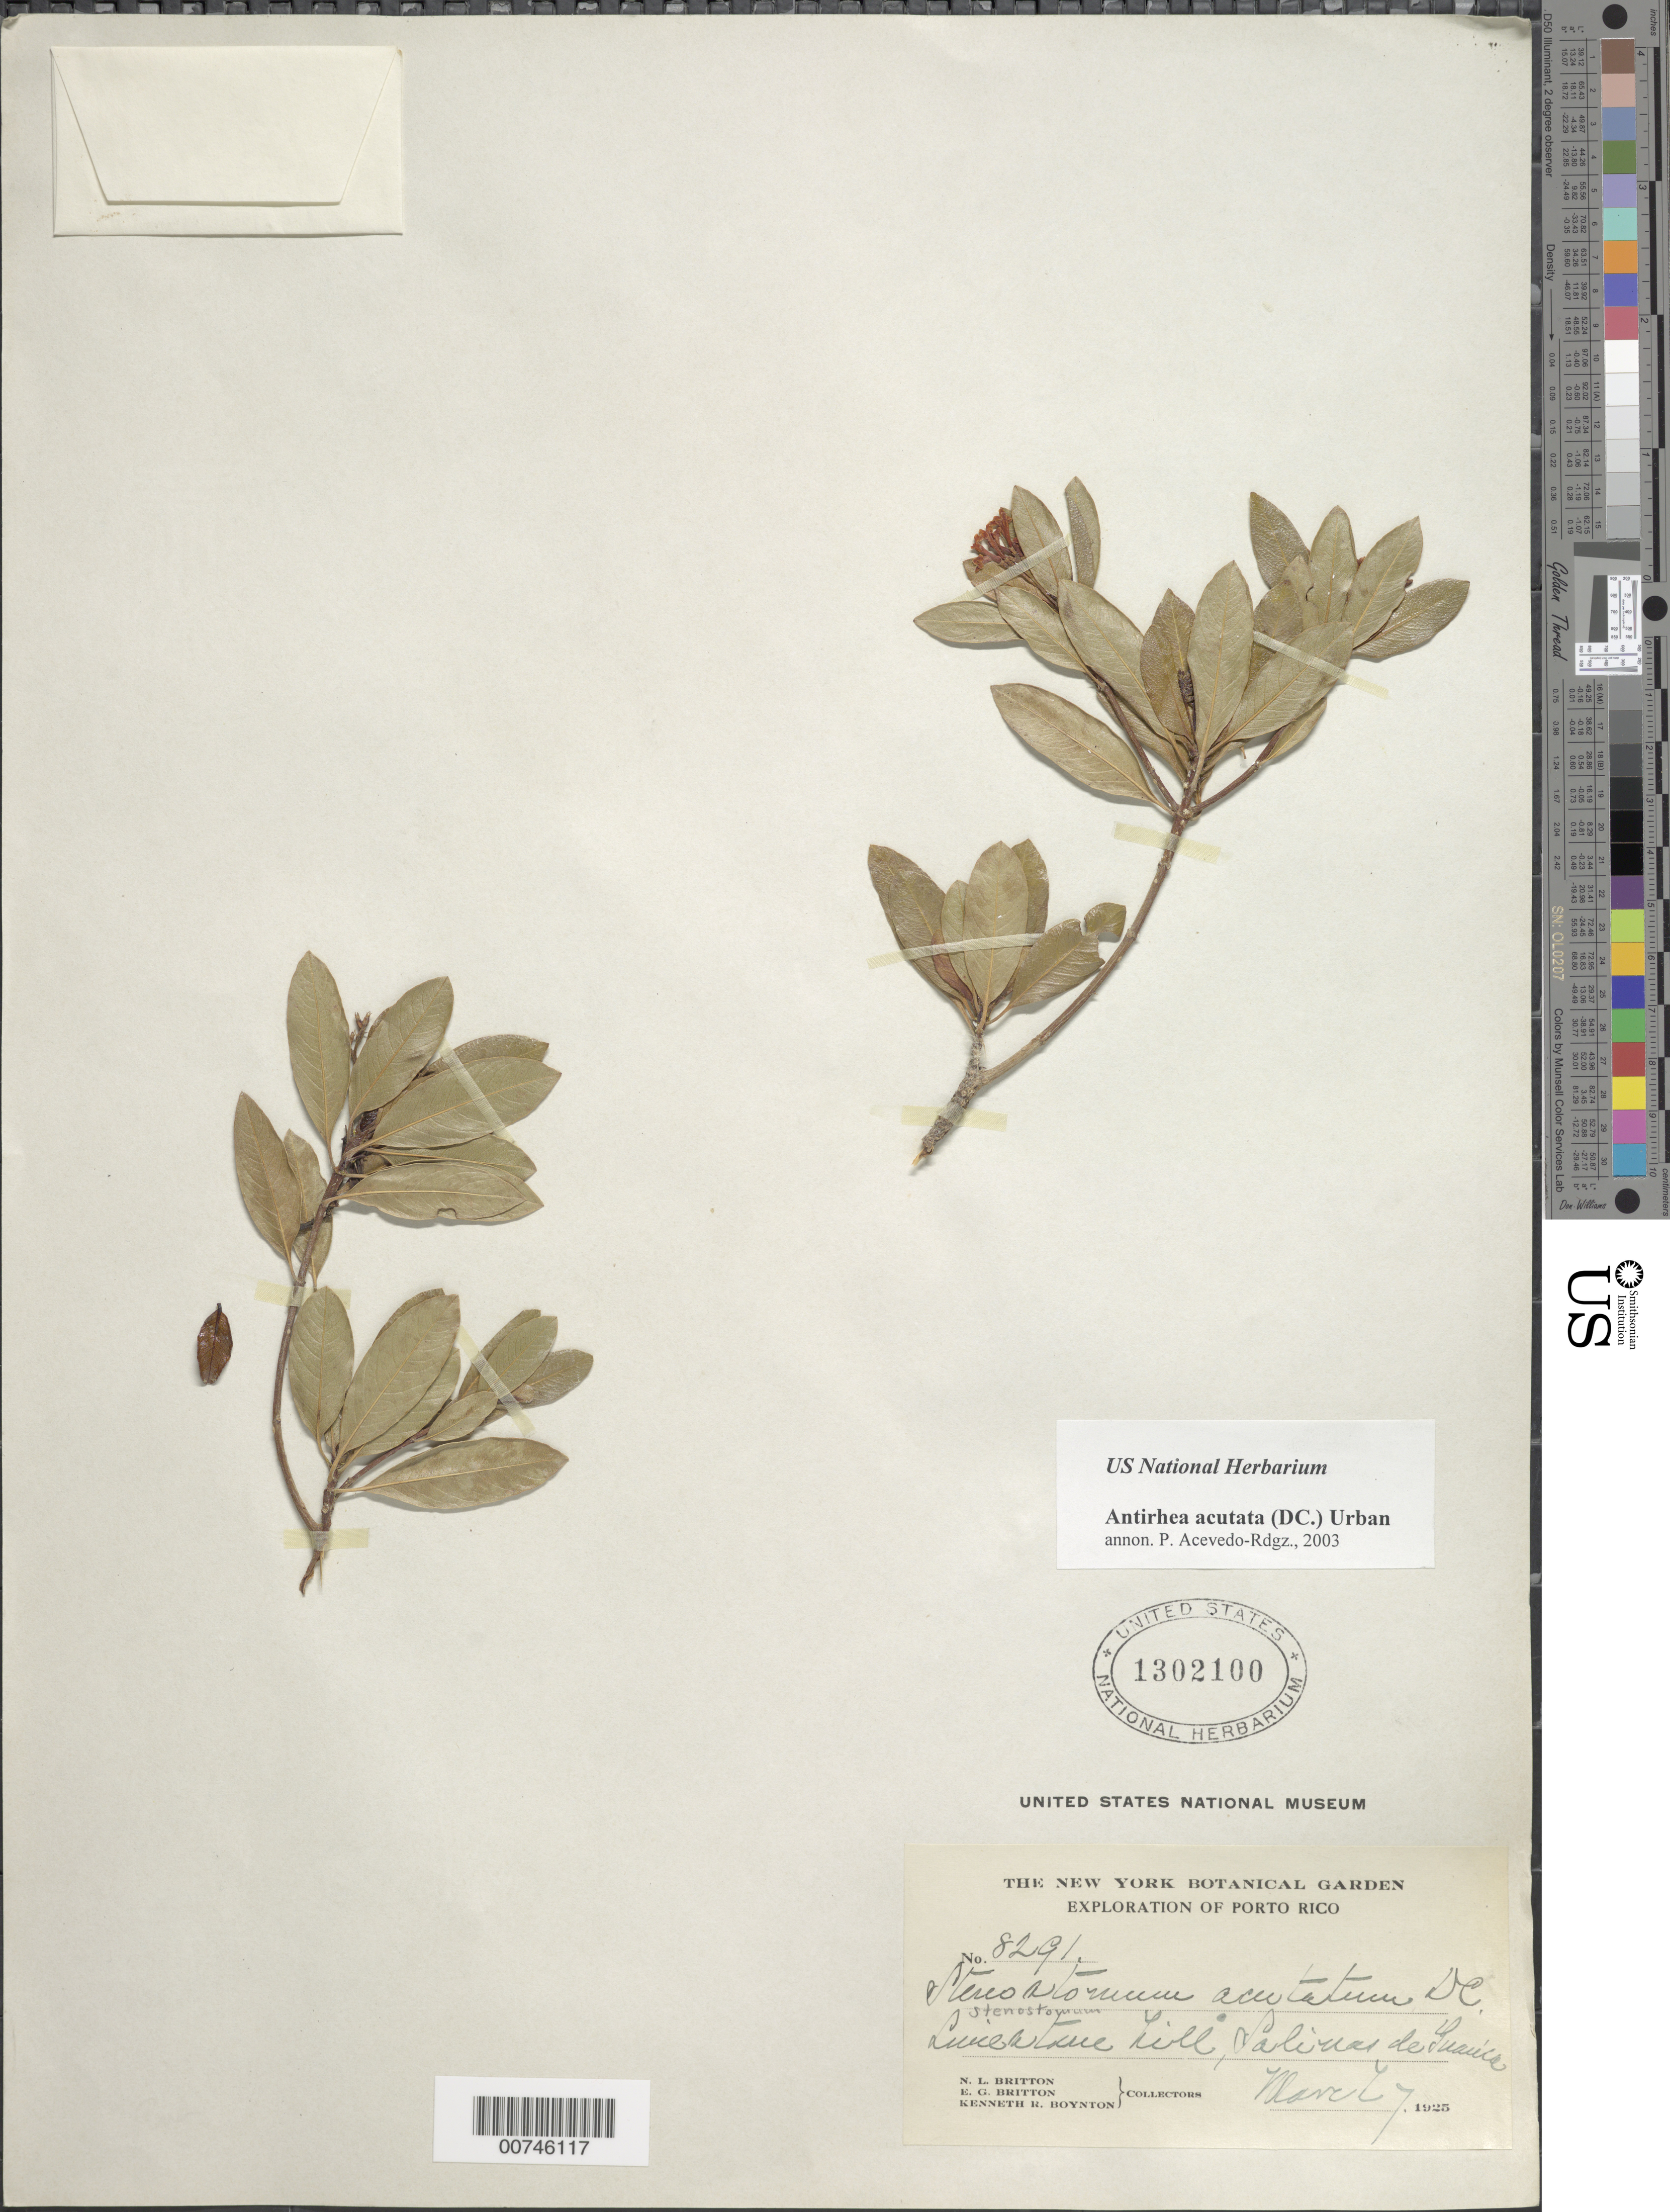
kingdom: Plantae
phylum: Tracheophyta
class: Magnoliopsida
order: Gentianales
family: Rubiaceae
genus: Stenostomum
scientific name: Stenostomum acutatum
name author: DC.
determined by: Acevedo-Rodríguez, P., (BOT), Smithsonian Institution - National Museum of Natural History (UNITED STATES)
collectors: N. Britton, E. G. Britton & K. Boyton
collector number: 8291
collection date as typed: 07 Mar 1925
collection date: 1925-03-07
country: Puerto Rico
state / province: Guánica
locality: Salinas de Guanica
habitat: Limestone hill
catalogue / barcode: US 1302100